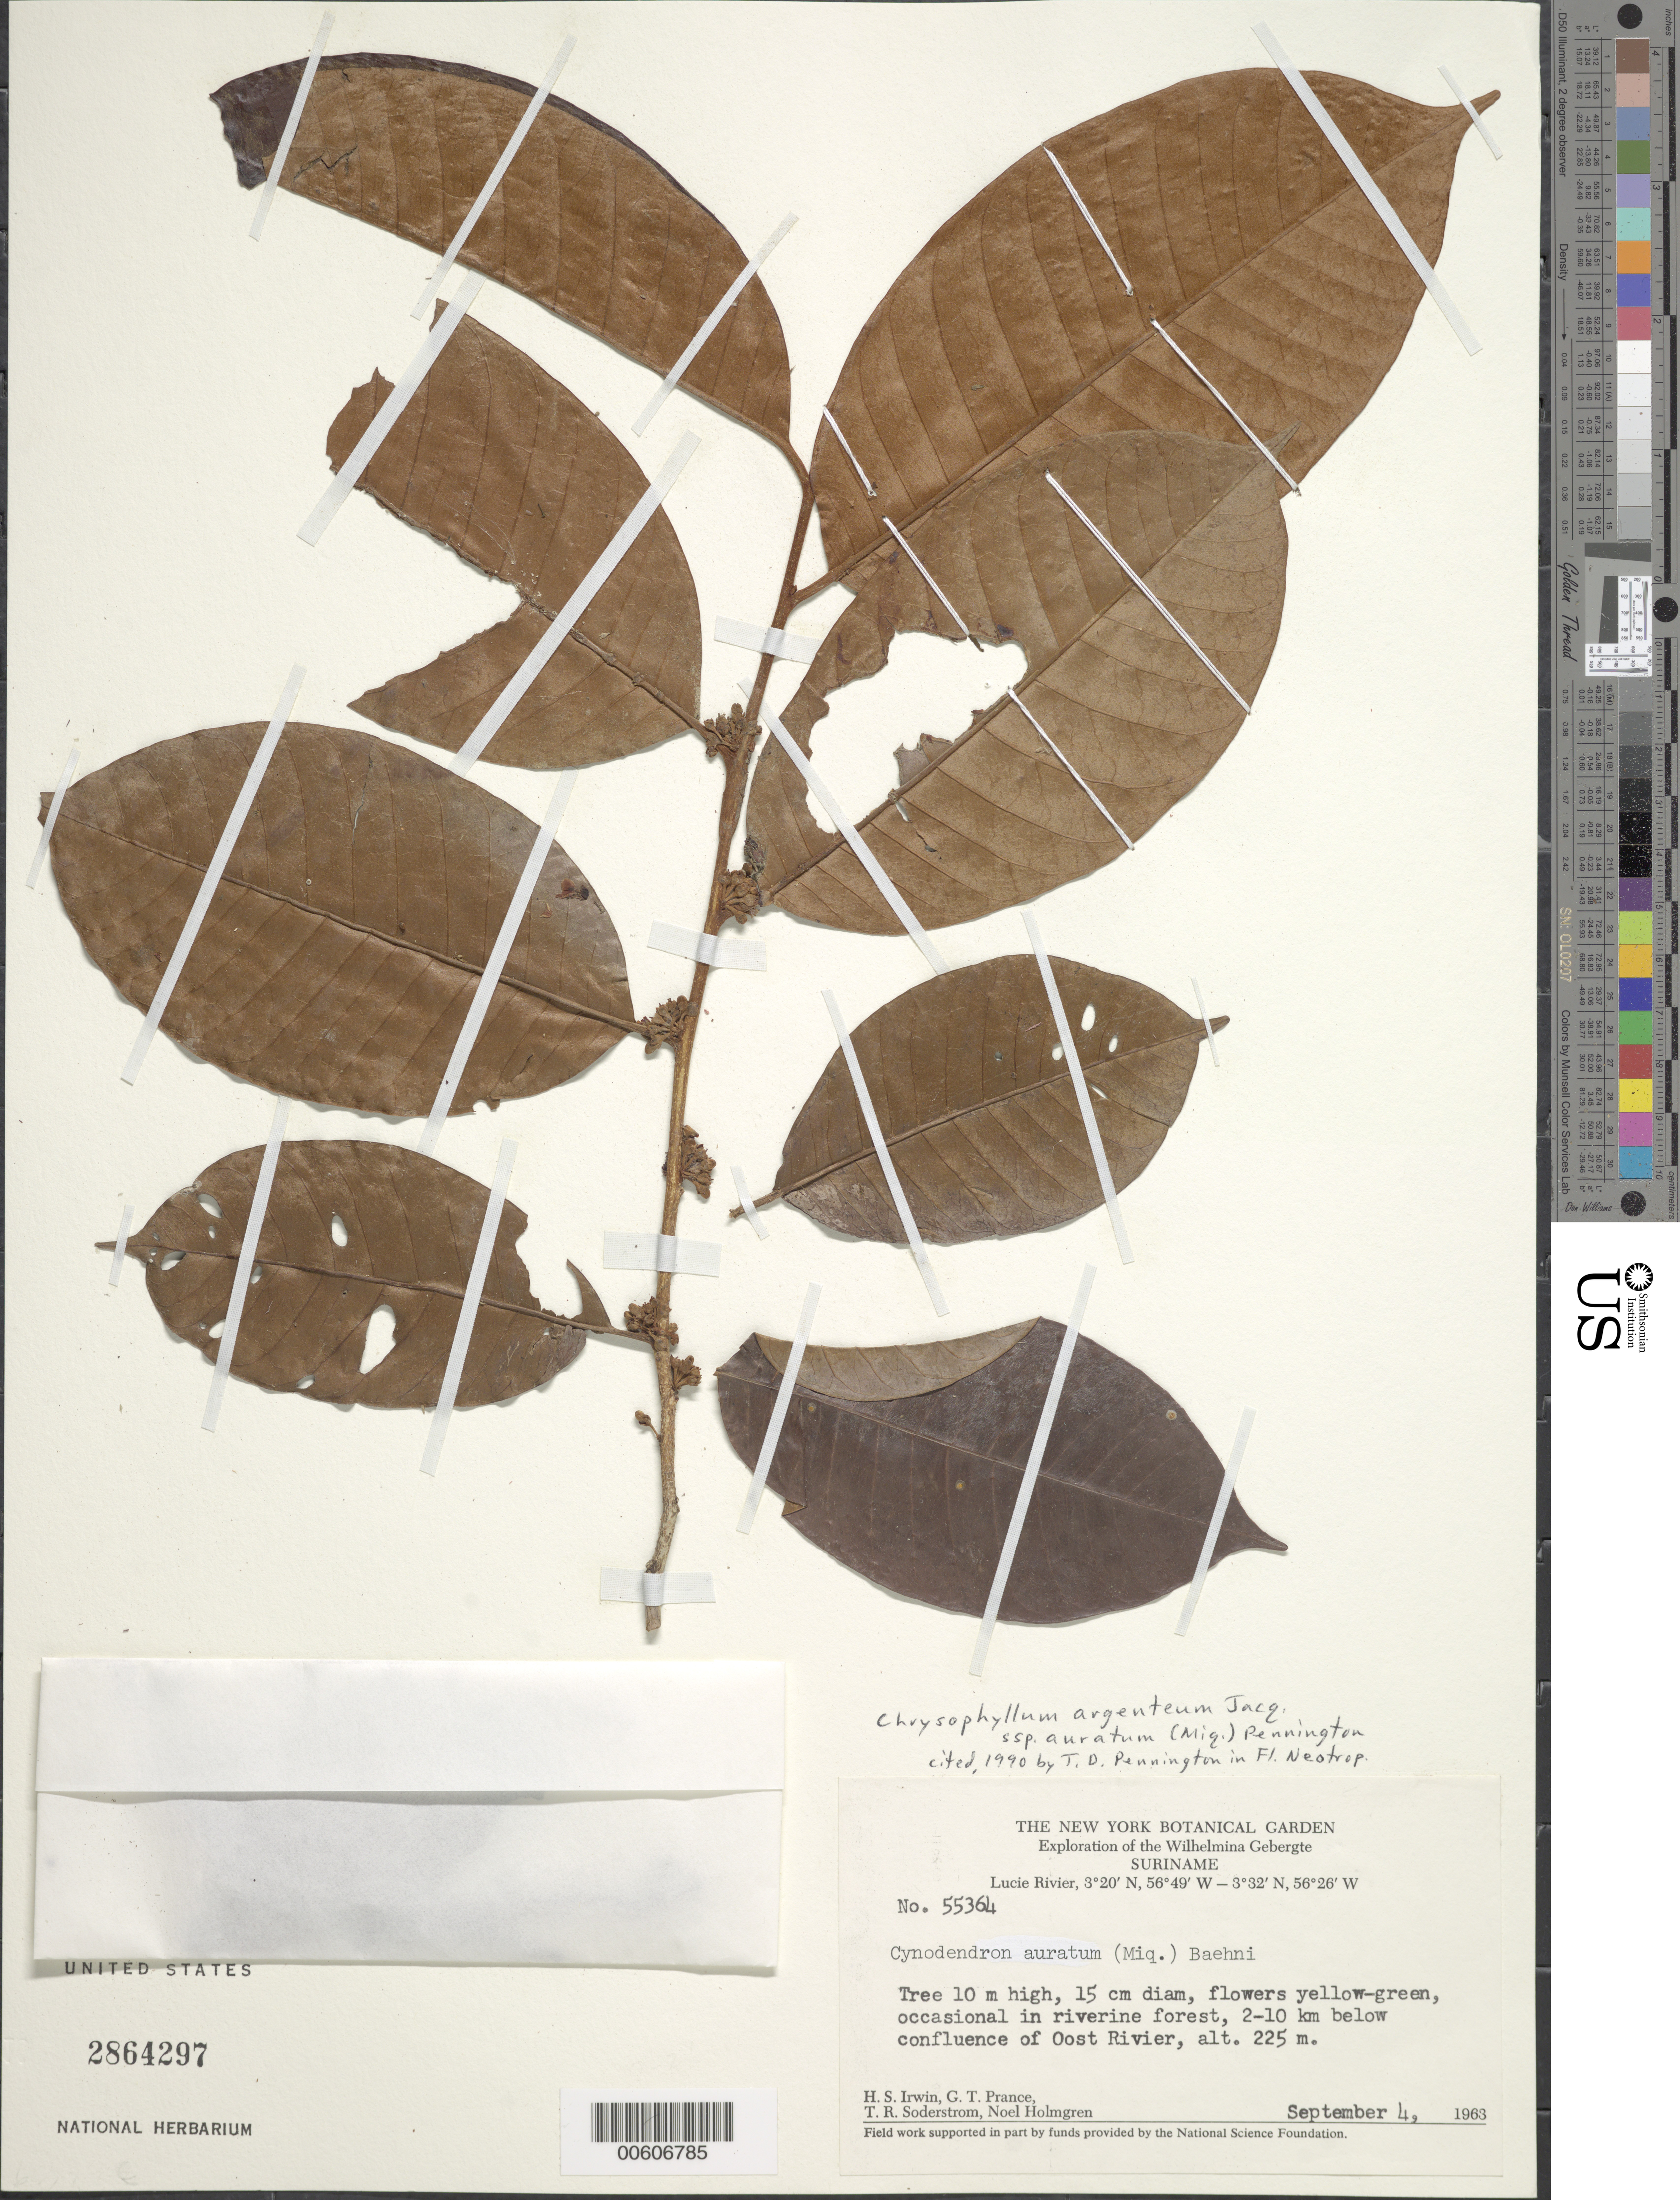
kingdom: Plantae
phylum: Tracheophyta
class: Magnoliopsida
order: Ericales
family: Sapotaceae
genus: Chrysophyllum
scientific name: Chrysophyllum argenteum subsp. auratum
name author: (Miq.) T.D. Penn.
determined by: Pennington, T. D., (K)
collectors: H. Irwin, G. T. Prance, T. R. Soderstrom & N. H. Holmgren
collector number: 55364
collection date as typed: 4-Sep-63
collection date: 1963-09-04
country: Suriname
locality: Lucie R., 2-10 km below confl. with Oost R., Wilhelmina Gebergte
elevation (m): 225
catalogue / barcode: US 2864297